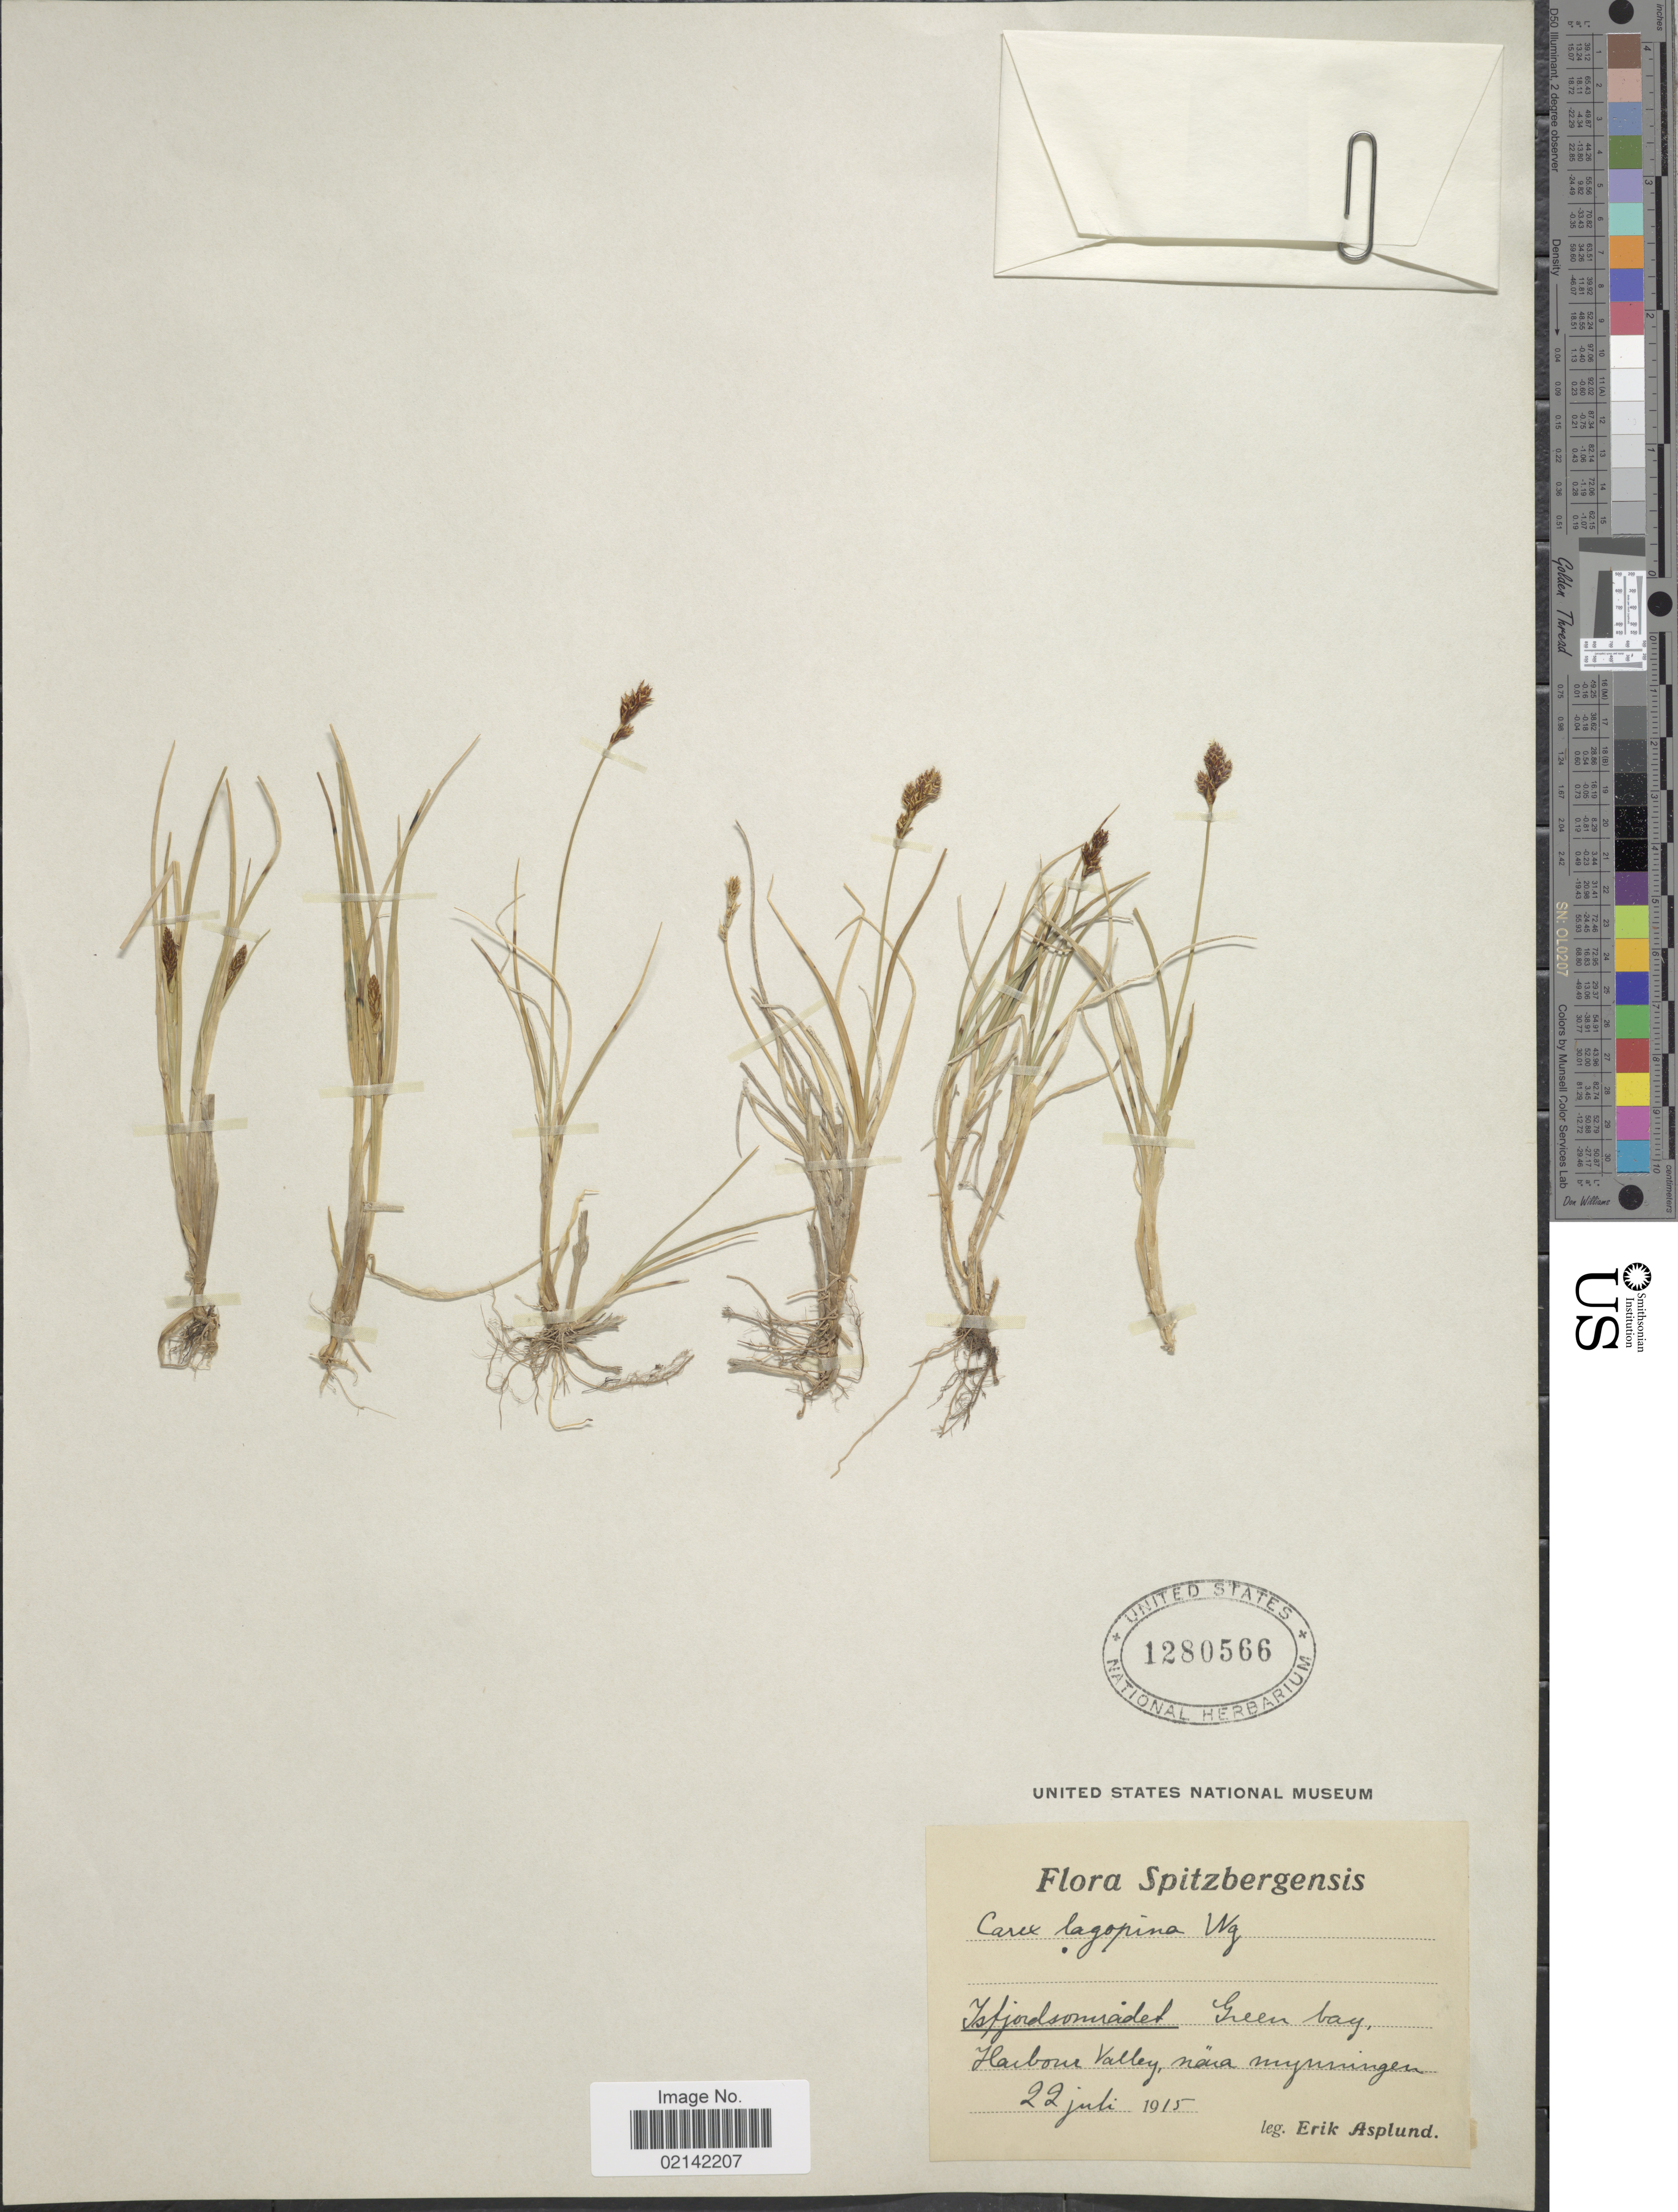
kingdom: Plantae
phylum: Tracheophyta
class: Liliopsida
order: Poales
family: Cyperaceae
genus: Carex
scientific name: Carex lachenalii subsp. lachenalii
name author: Schkuhr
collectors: E. Asplund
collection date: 1915-07-22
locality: Spitzbergensis. Isfjordsomradet [interpreted] Green bay, Harbone Valley, nara mynningen [interpreted]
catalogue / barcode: US 1280566